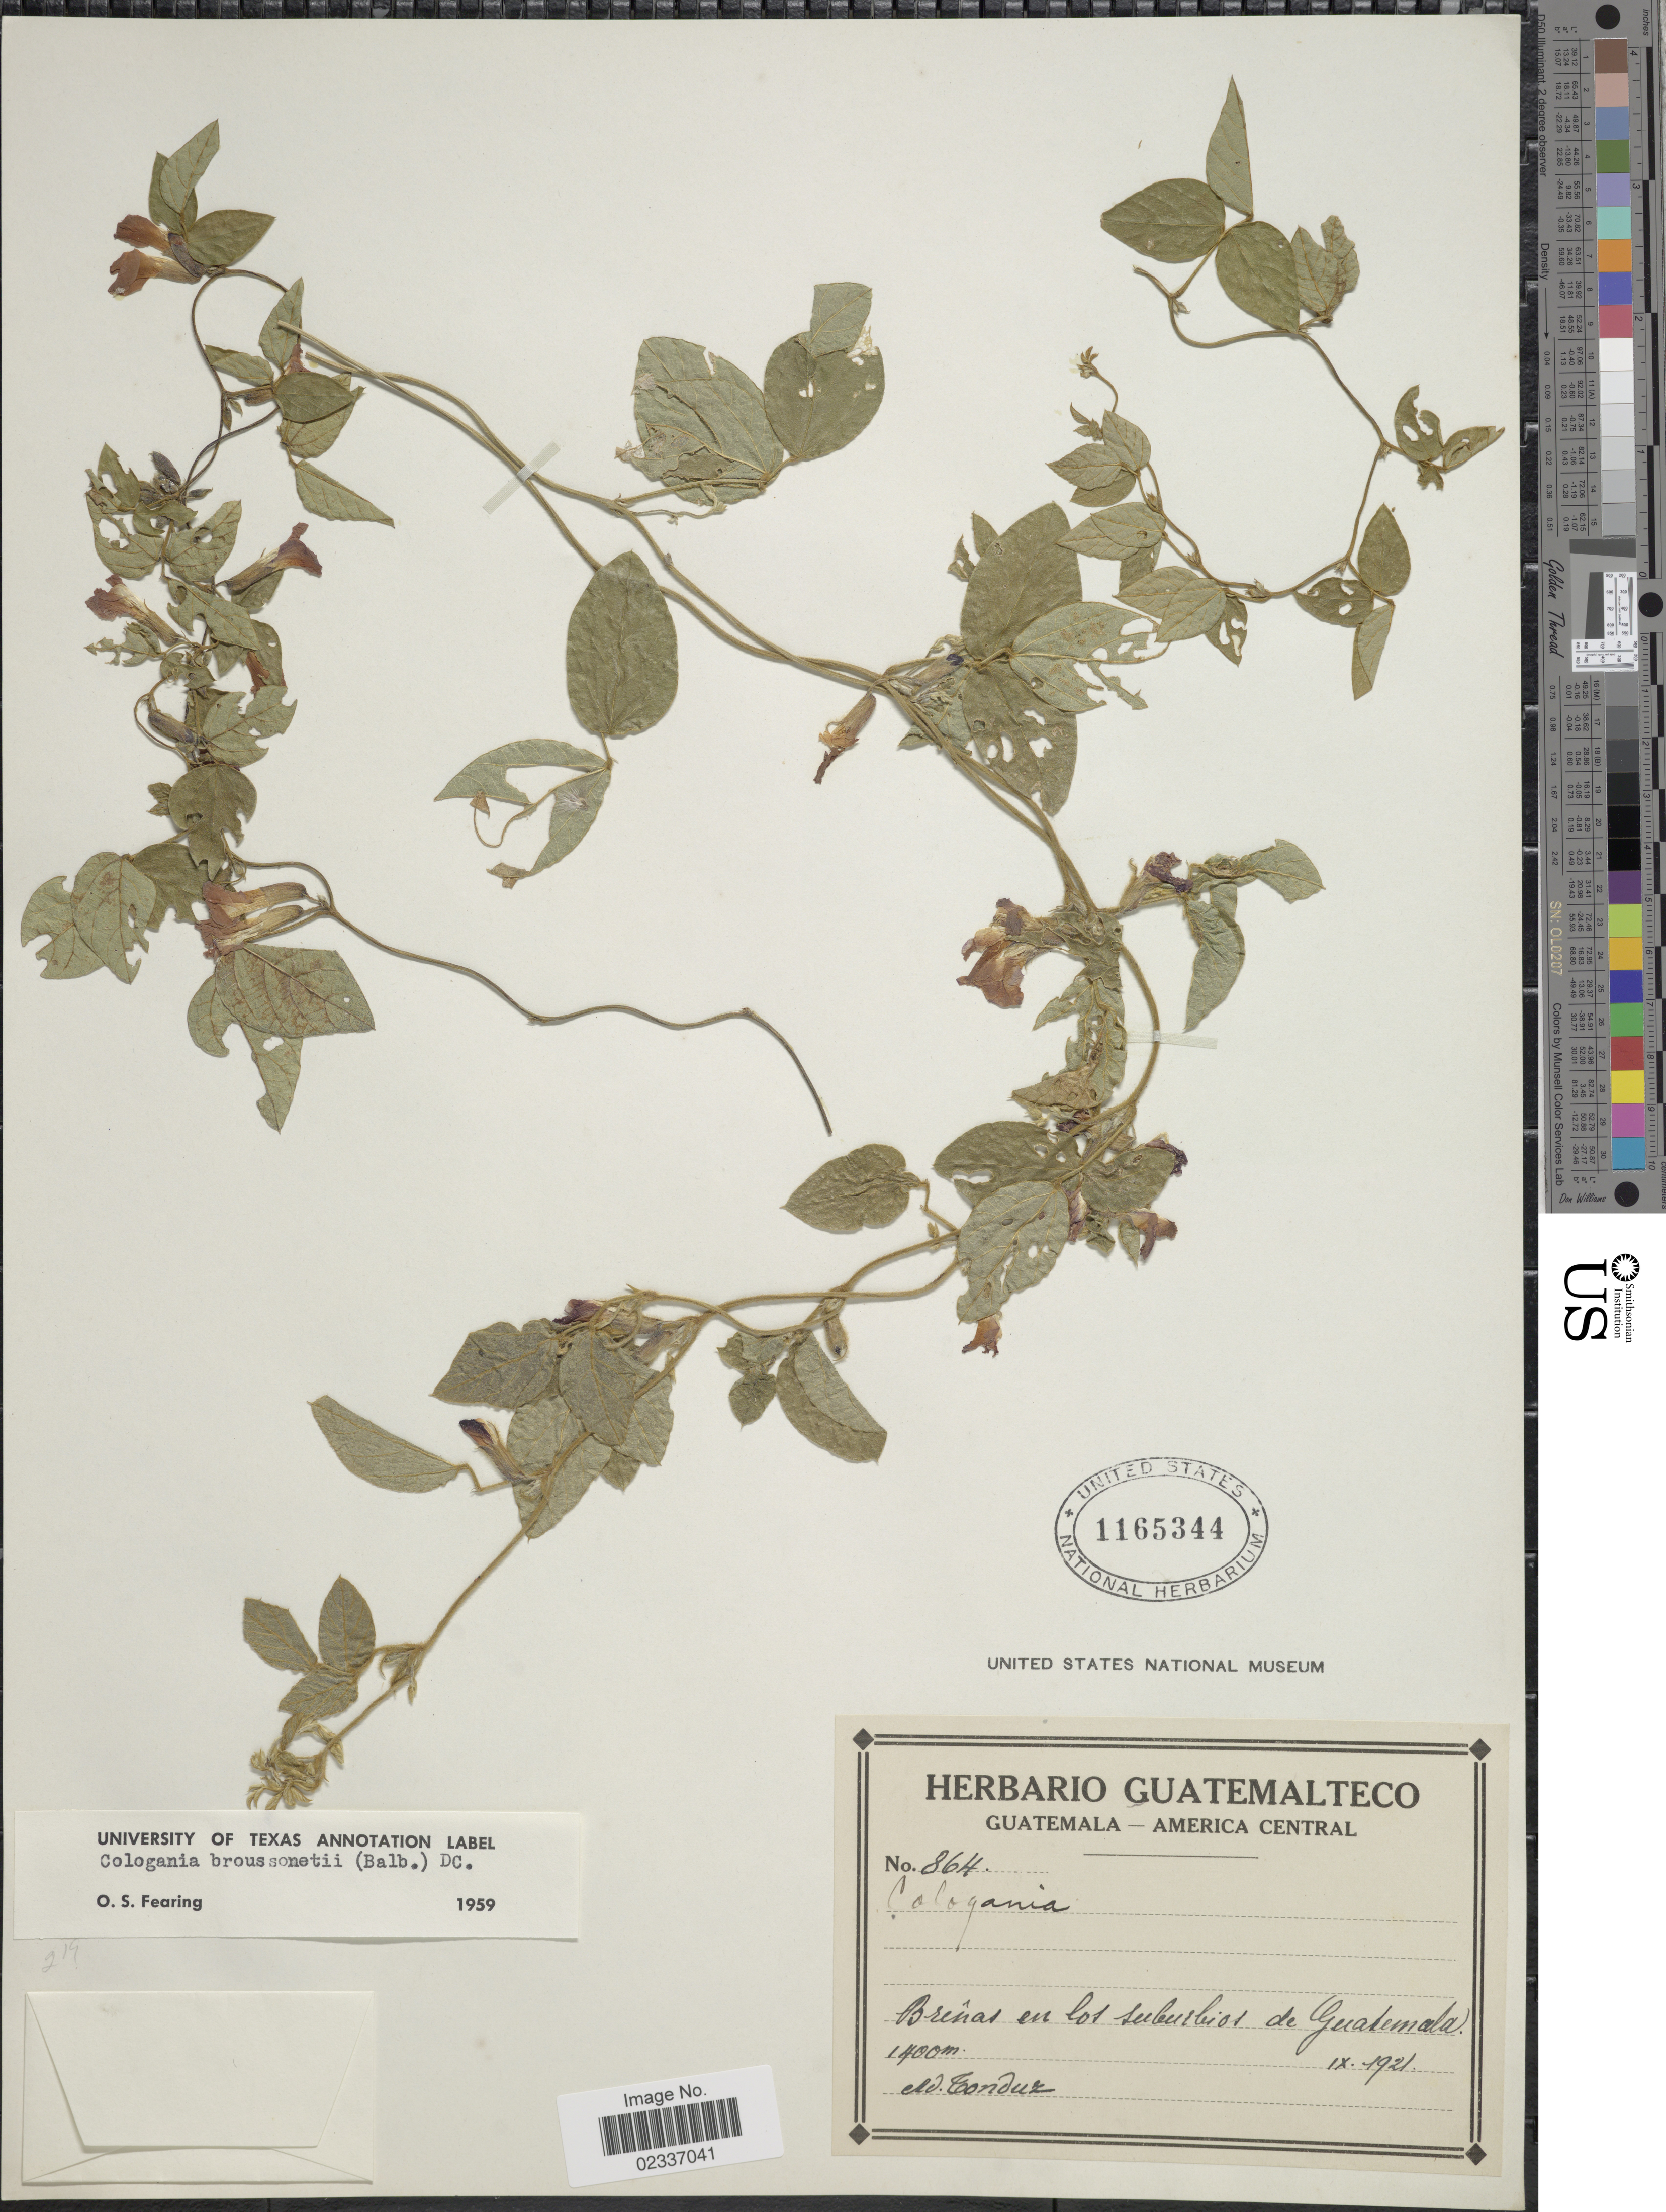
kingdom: Plantae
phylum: Tracheophyta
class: Magnoliopsida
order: Fabales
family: Fabaceae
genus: Cologania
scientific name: Cologania broussonetii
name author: (Balb.) DC.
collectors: A. Tonduz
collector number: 864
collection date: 1921-09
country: Guatemala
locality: Brenas en los suburbios de Guatemala.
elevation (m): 1400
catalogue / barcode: US 1165344